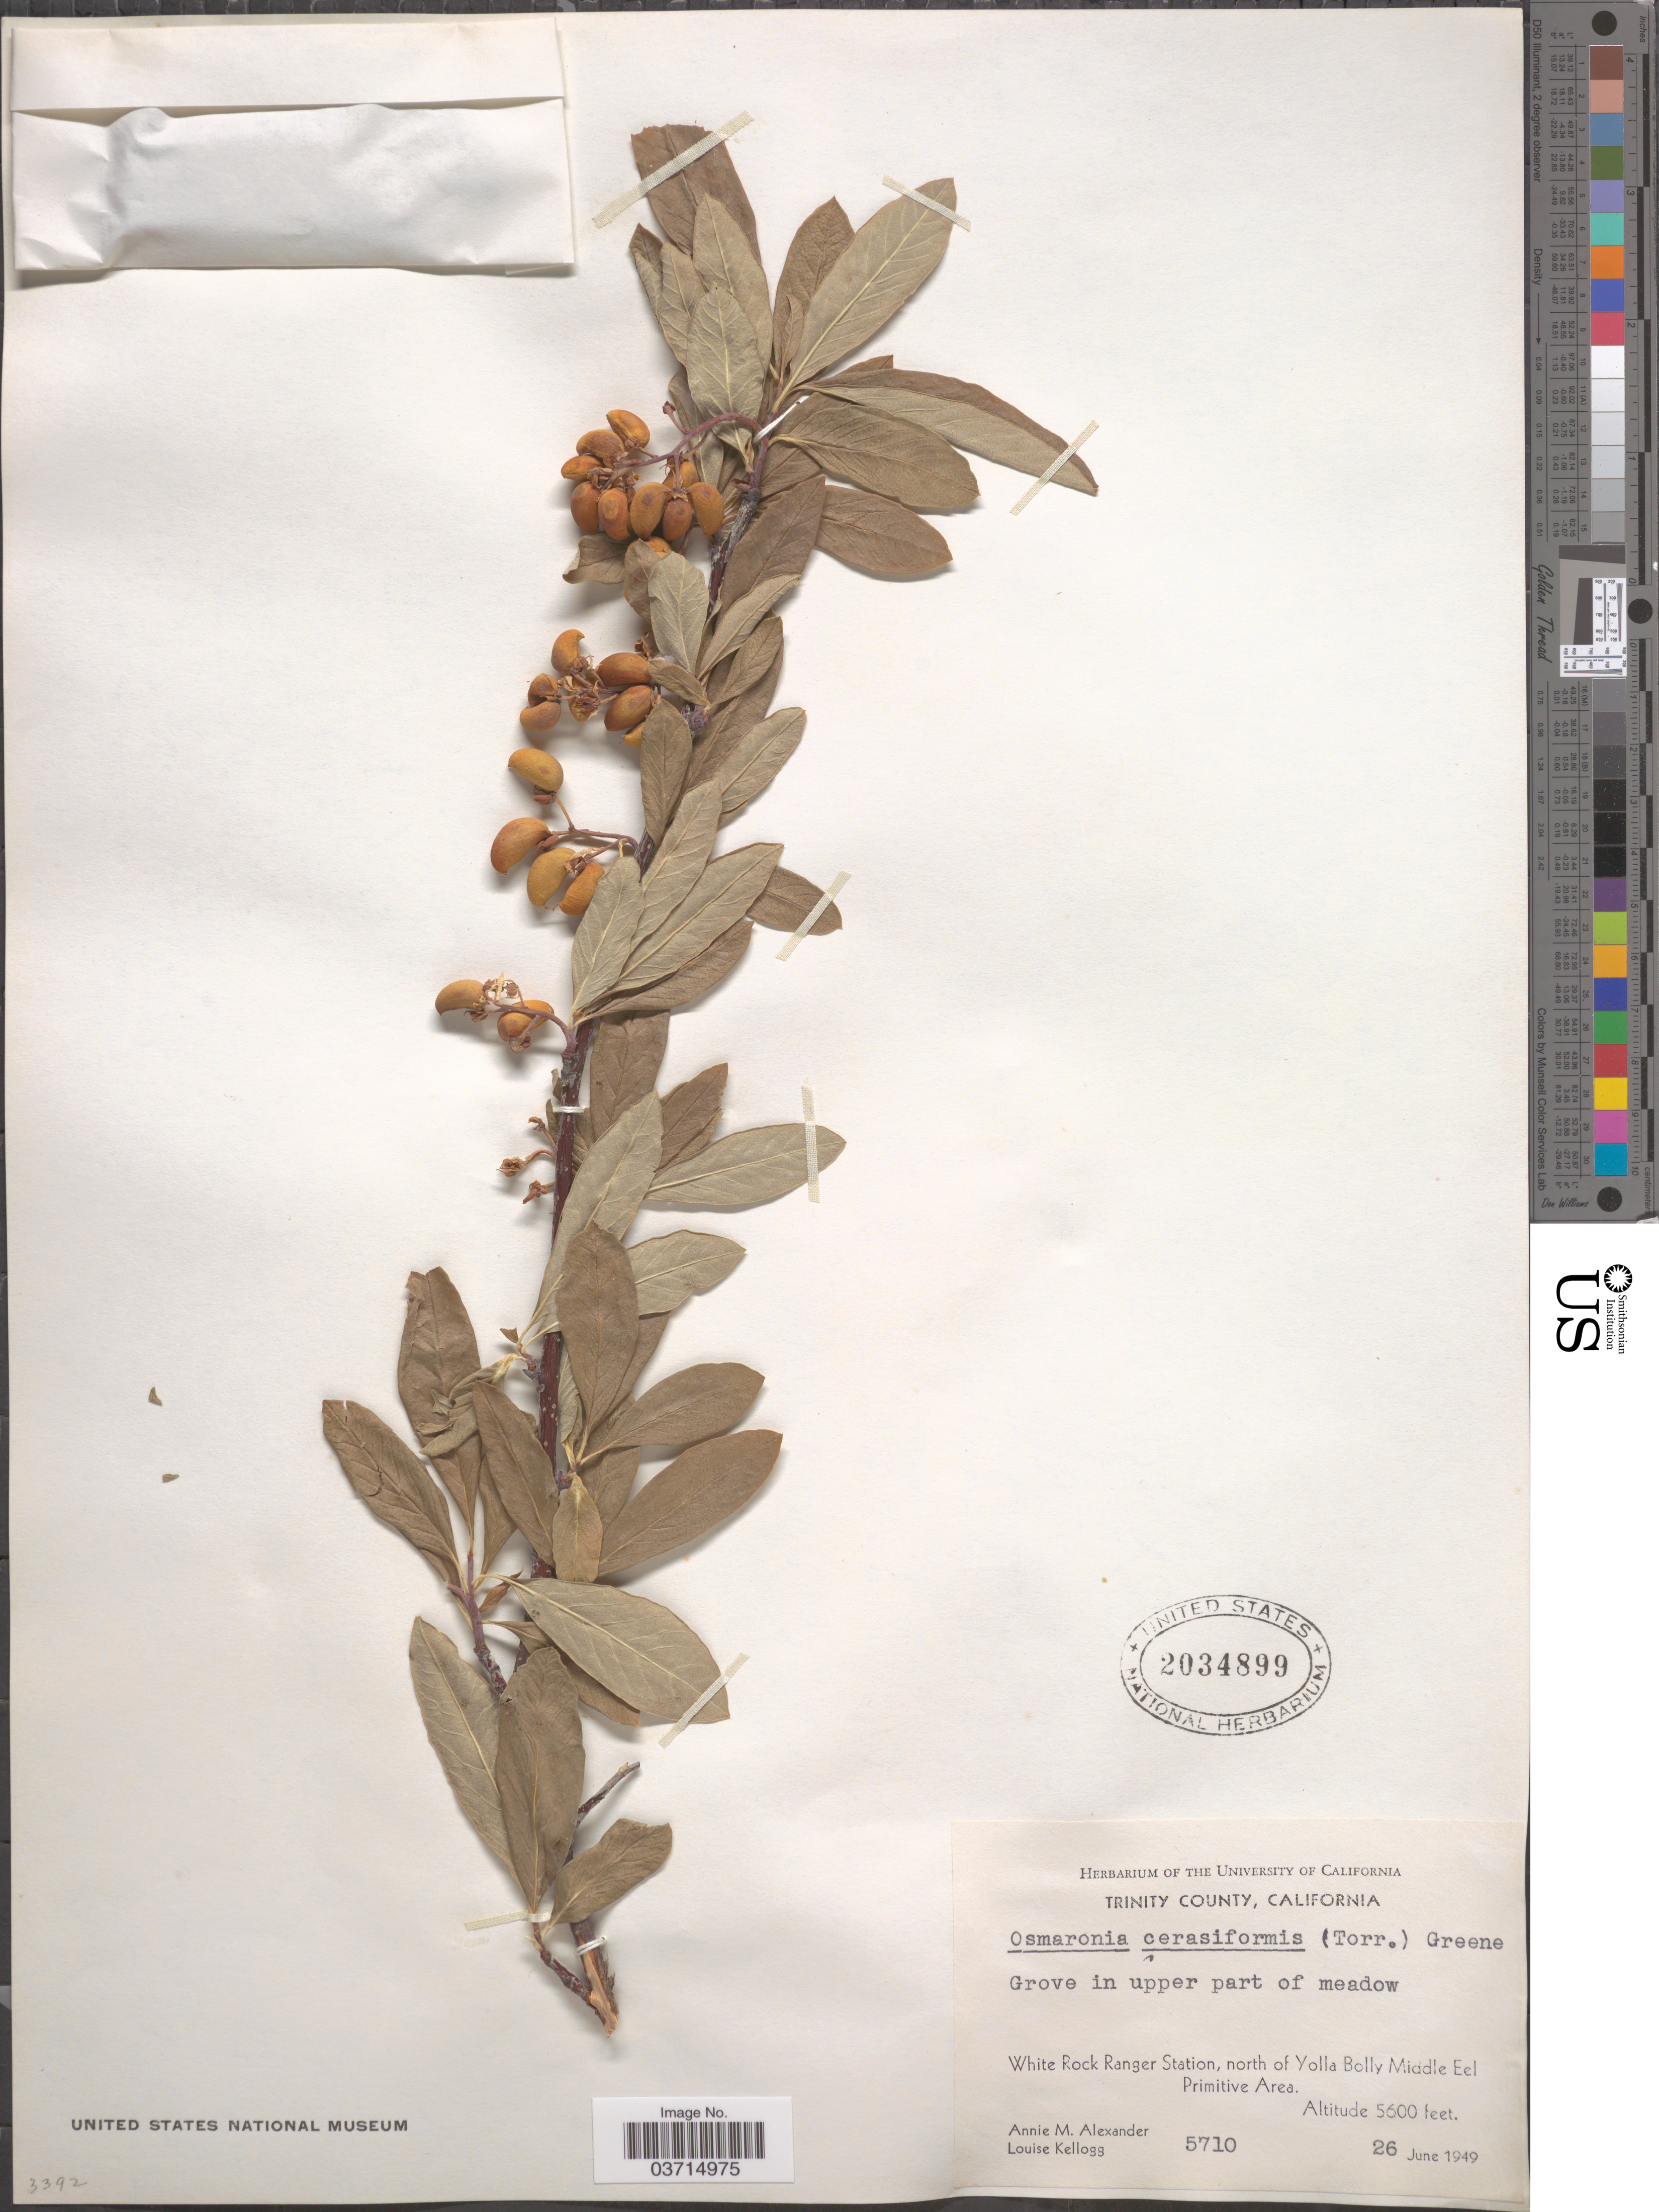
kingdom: Plantae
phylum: Tracheophyta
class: Magnoliopsida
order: Rosales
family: Rosaceae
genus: Oemleria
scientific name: Oemleria cerasiformis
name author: (Torr. & A. Gray ex Hook. & Arn.) J.W. Landon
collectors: A. M. Alexander & L. Kellogg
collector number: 5710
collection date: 1949-06-26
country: United States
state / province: California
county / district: Trinity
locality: Trinity County. White Rock Ranger Station, north of Yolla Bolly, Middle Eel Primitive Area.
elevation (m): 1707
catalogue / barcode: US 2034899